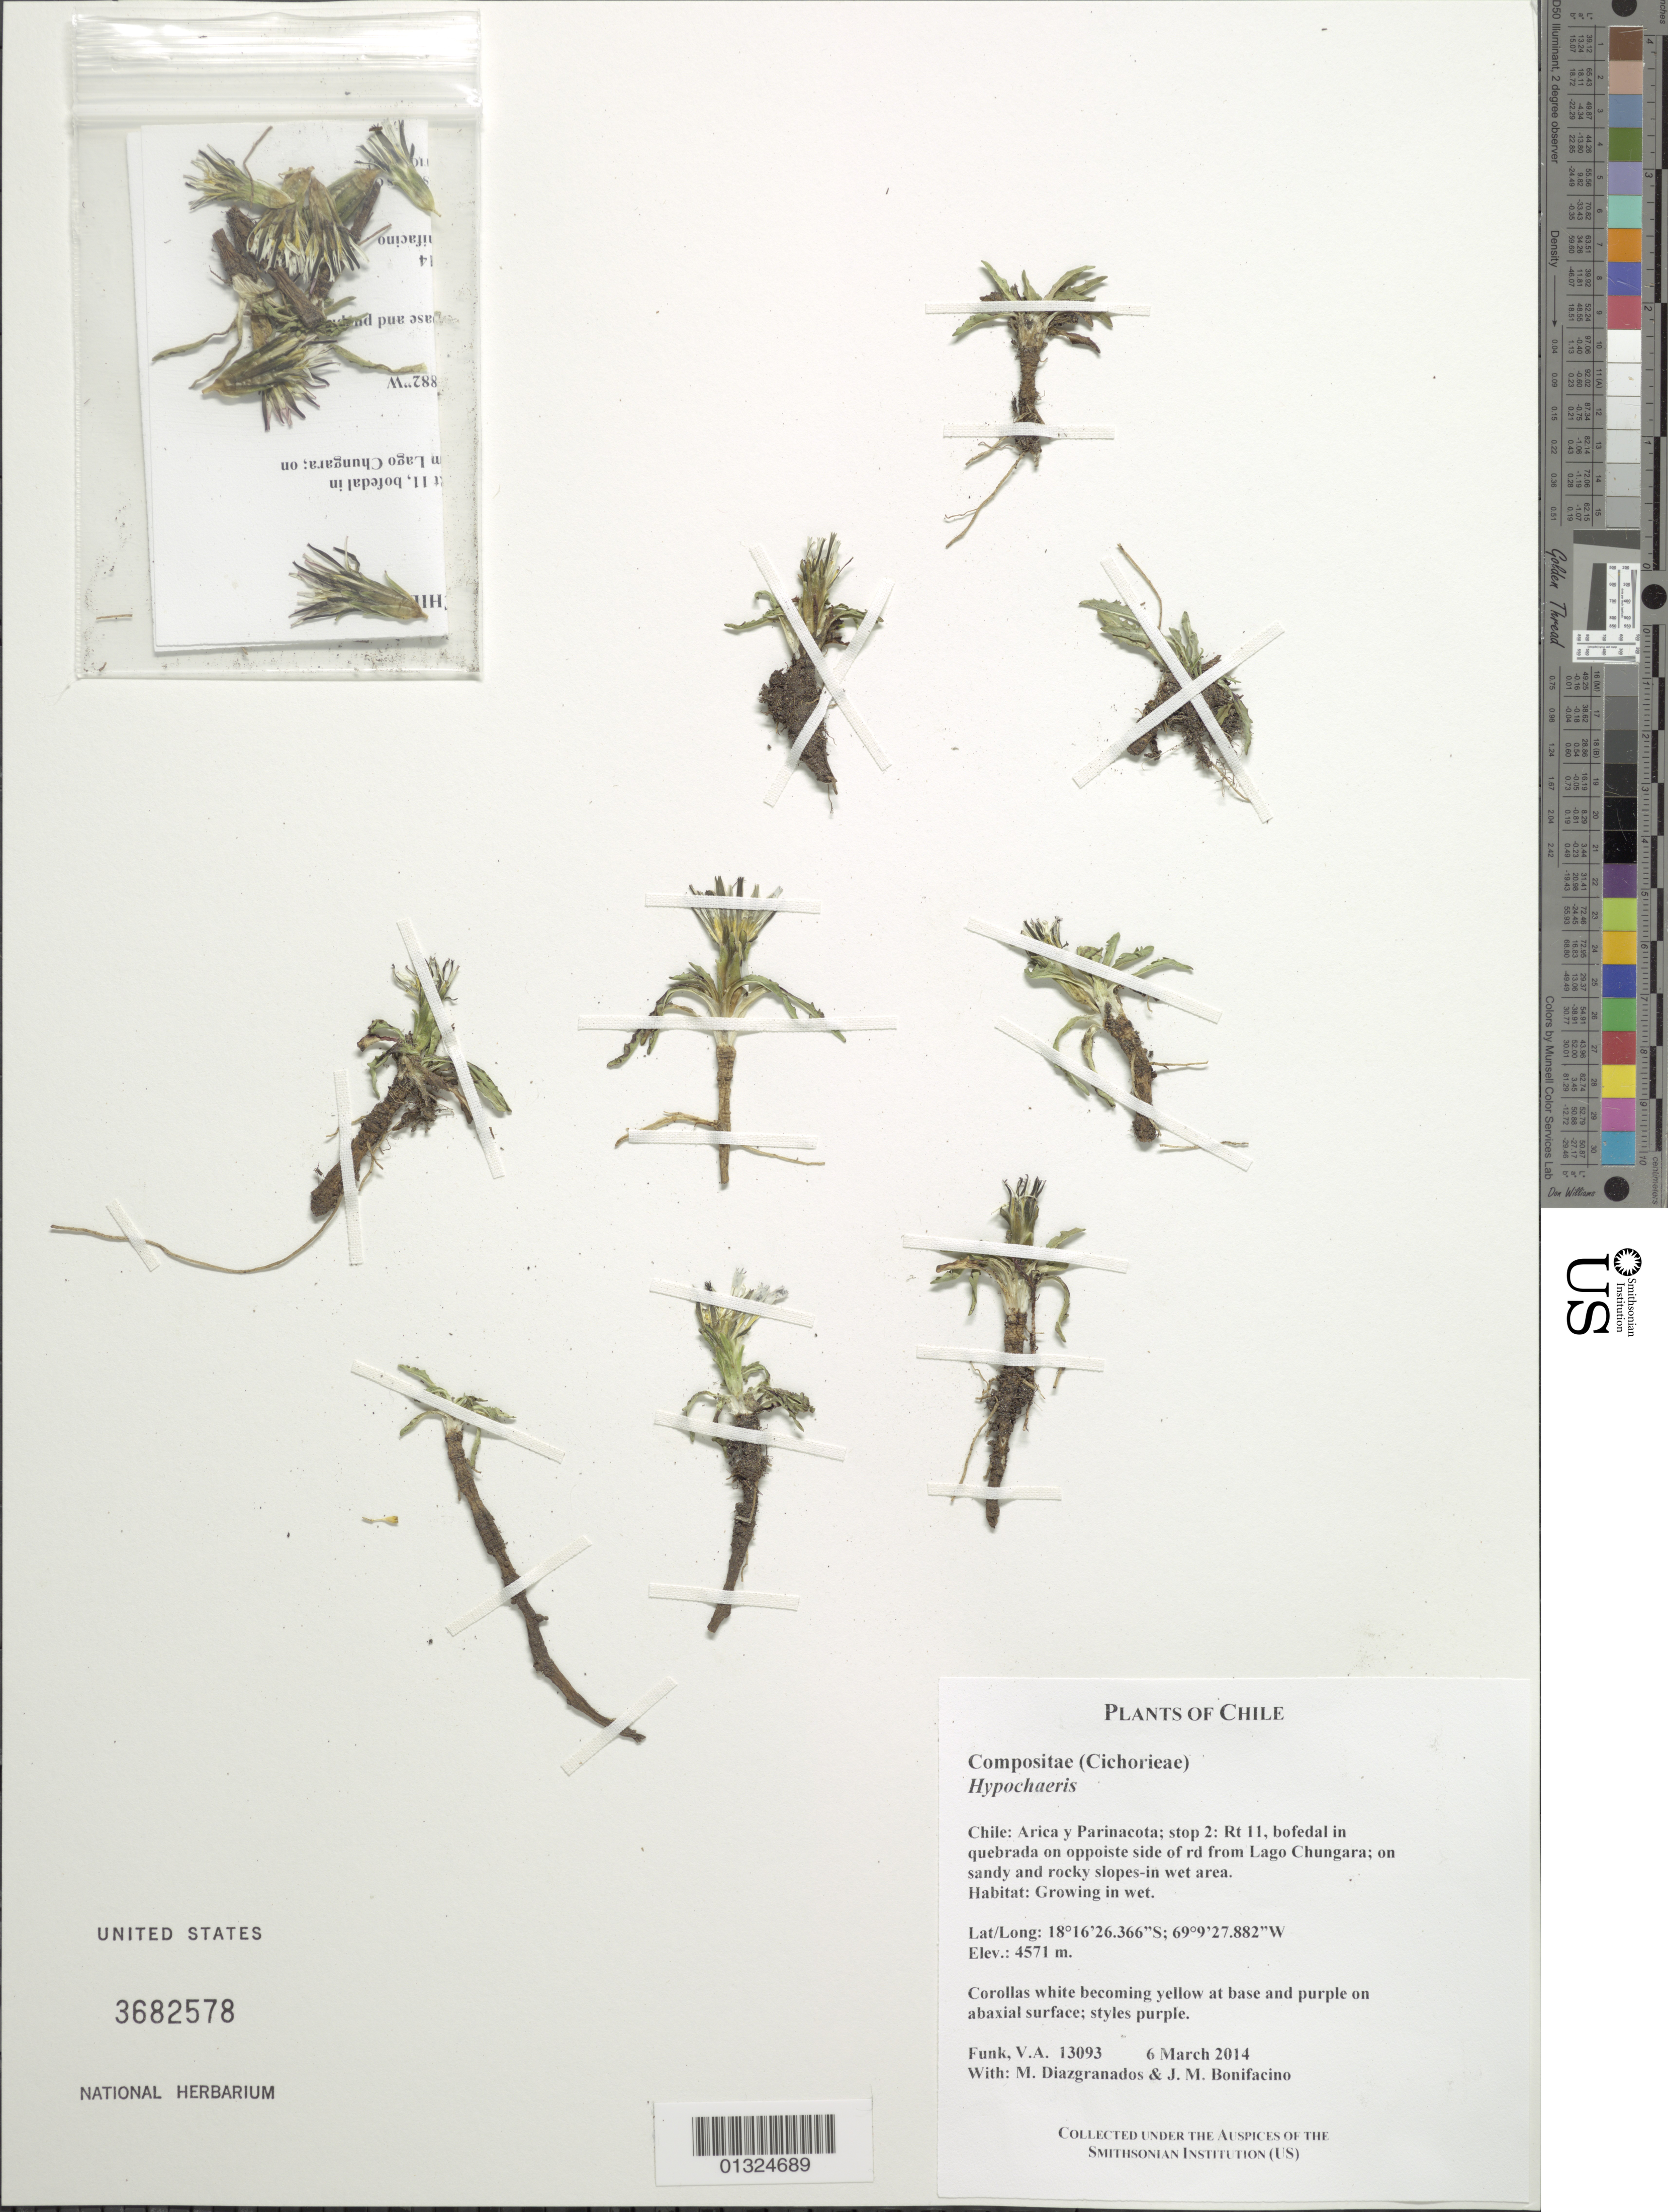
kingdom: Plantae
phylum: Tracheophyta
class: Magnoliopsida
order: Asterales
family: Asteraceae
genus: Hypochaeris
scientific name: Hypochaeris sp.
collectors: V. Funk, M. Diazgranados C. & M. Bonifacino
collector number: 13093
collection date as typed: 6 March 2014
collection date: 2014-03-06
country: Chile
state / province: Arica y Parinacota (XV)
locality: Rt 11, bofedal in quebrada on opposite side of road from Lago Chungara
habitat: On sandy and rocky slopes in wet area. Growing in wet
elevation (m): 4571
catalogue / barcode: US 3682578